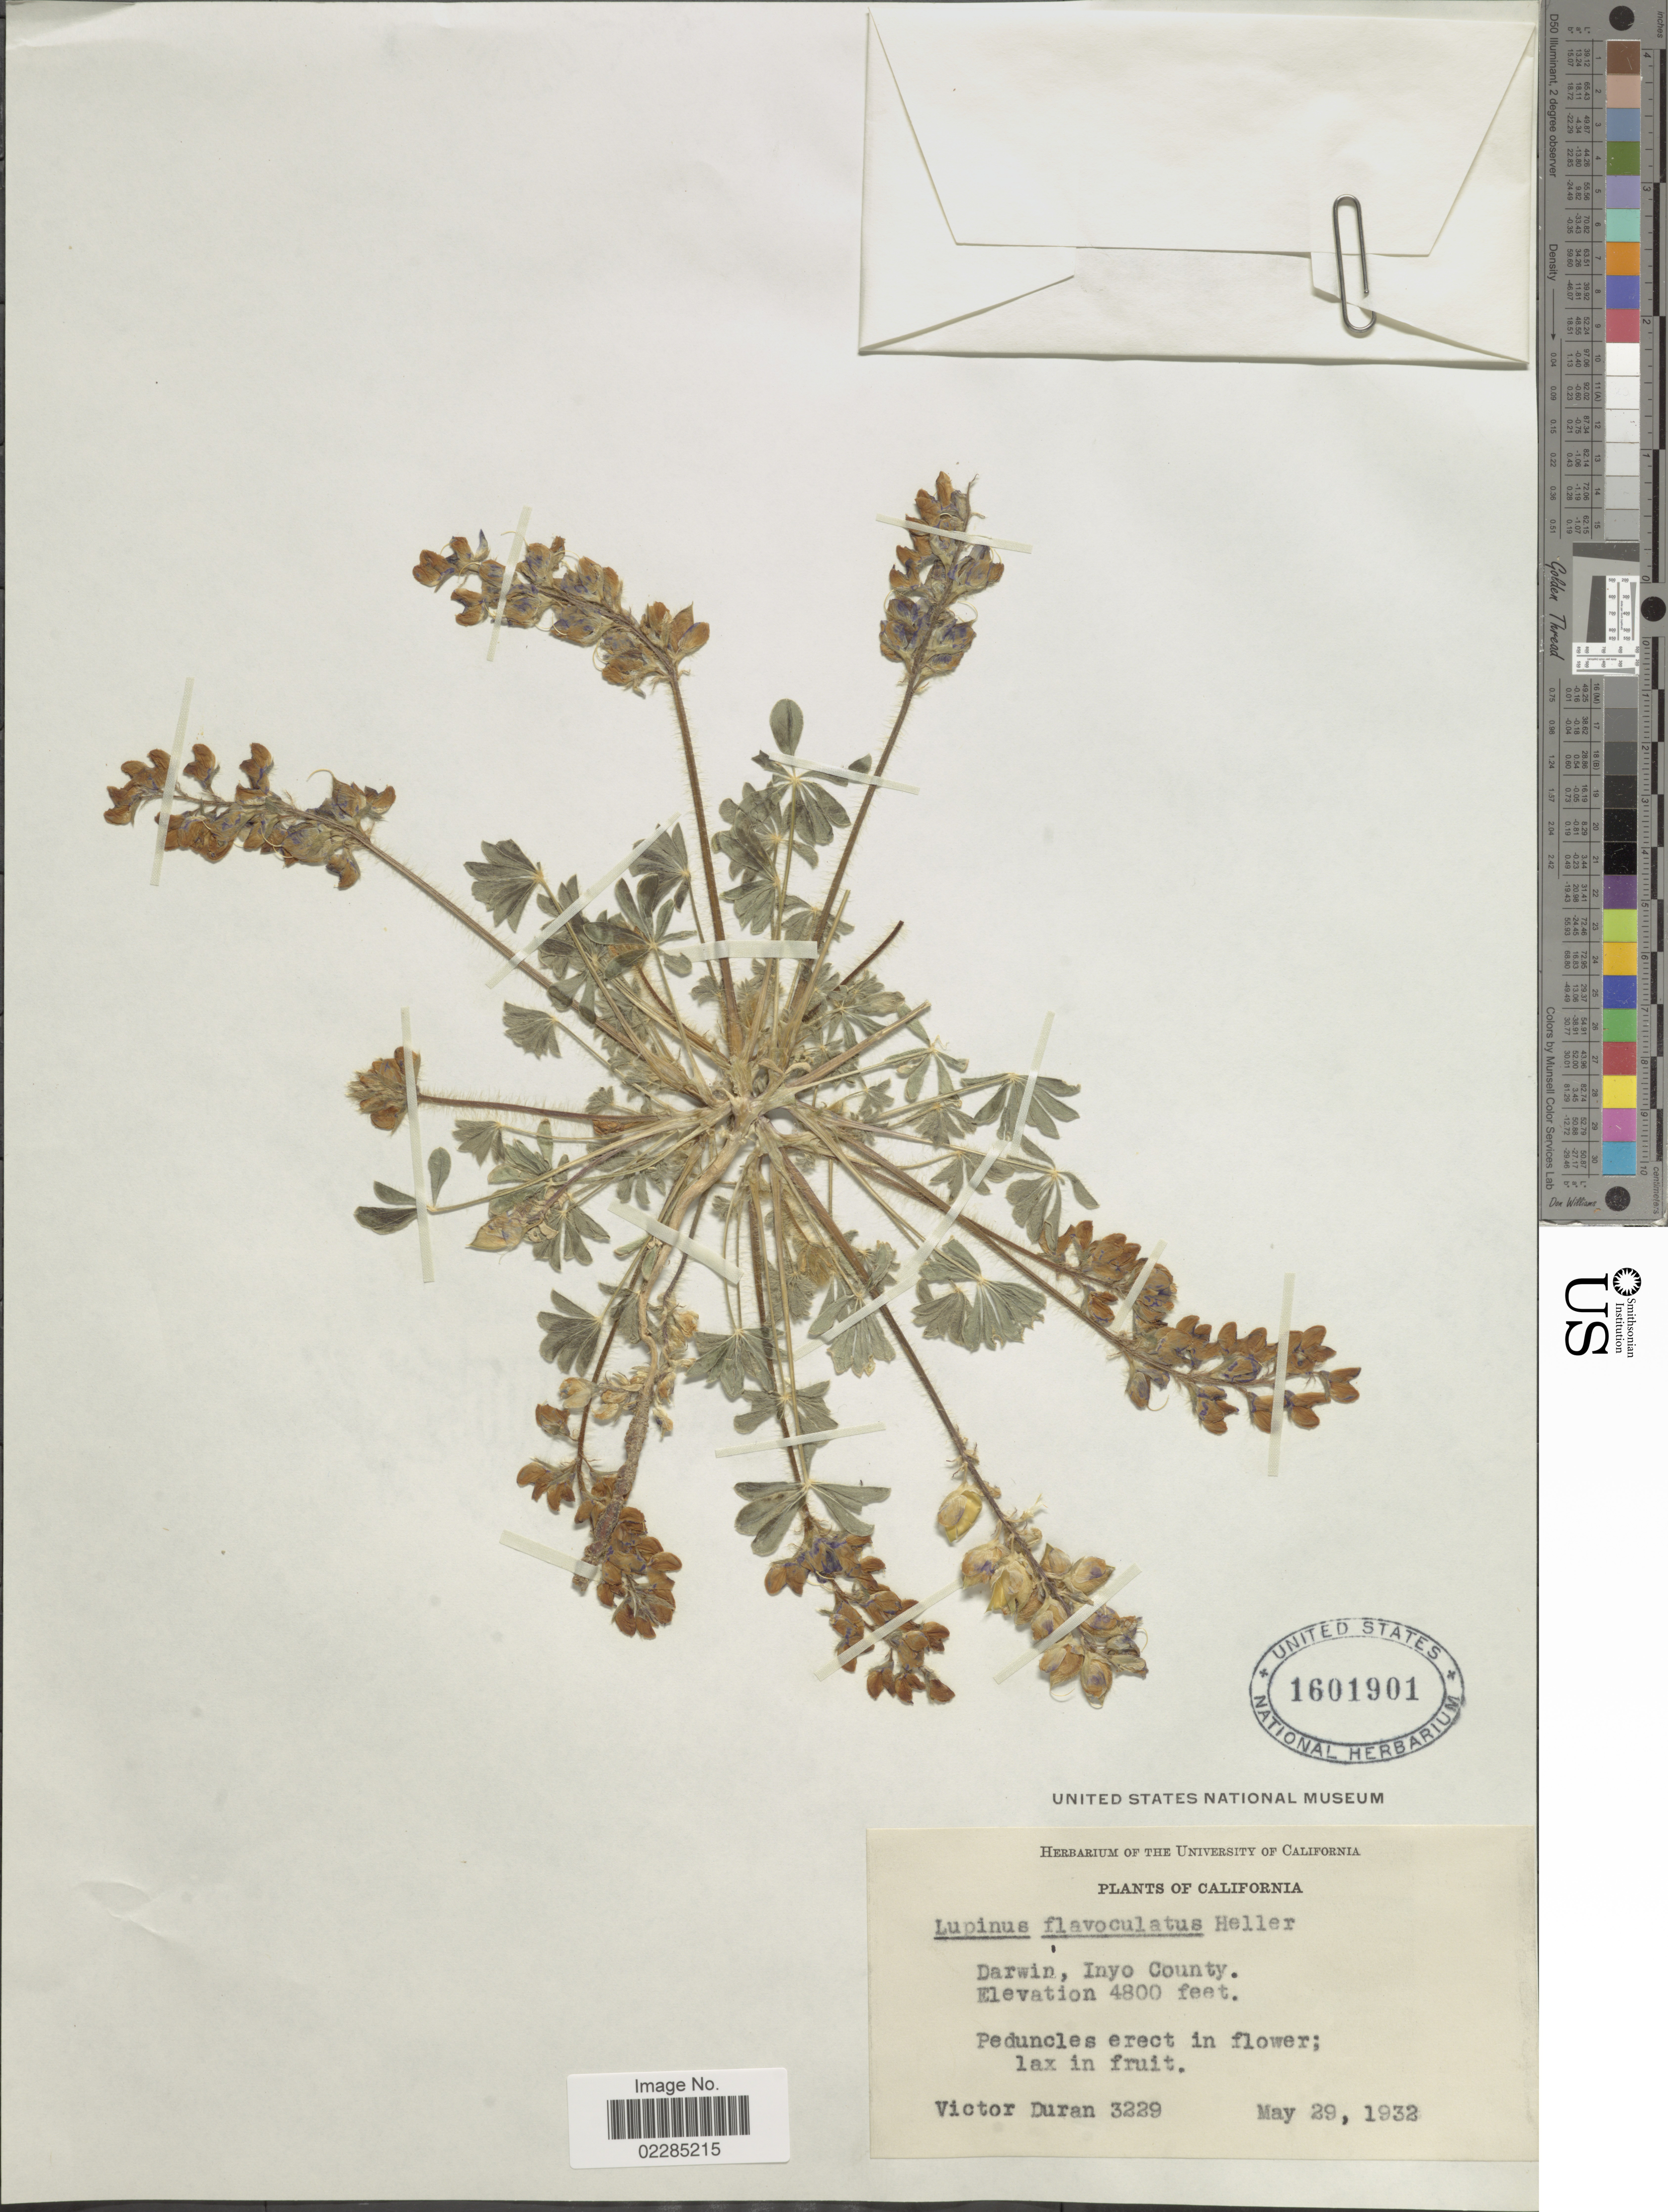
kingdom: Plantae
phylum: Tracheophyta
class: Magnoliopsida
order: Fabales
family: Fabaceae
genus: Lupinus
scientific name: Lupinus flavoculatus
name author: A. Heller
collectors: V. Duran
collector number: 3229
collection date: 1932-05-29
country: United States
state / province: California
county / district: Inyo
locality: Darwin, Inyo County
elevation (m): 1463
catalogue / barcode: US 1601901